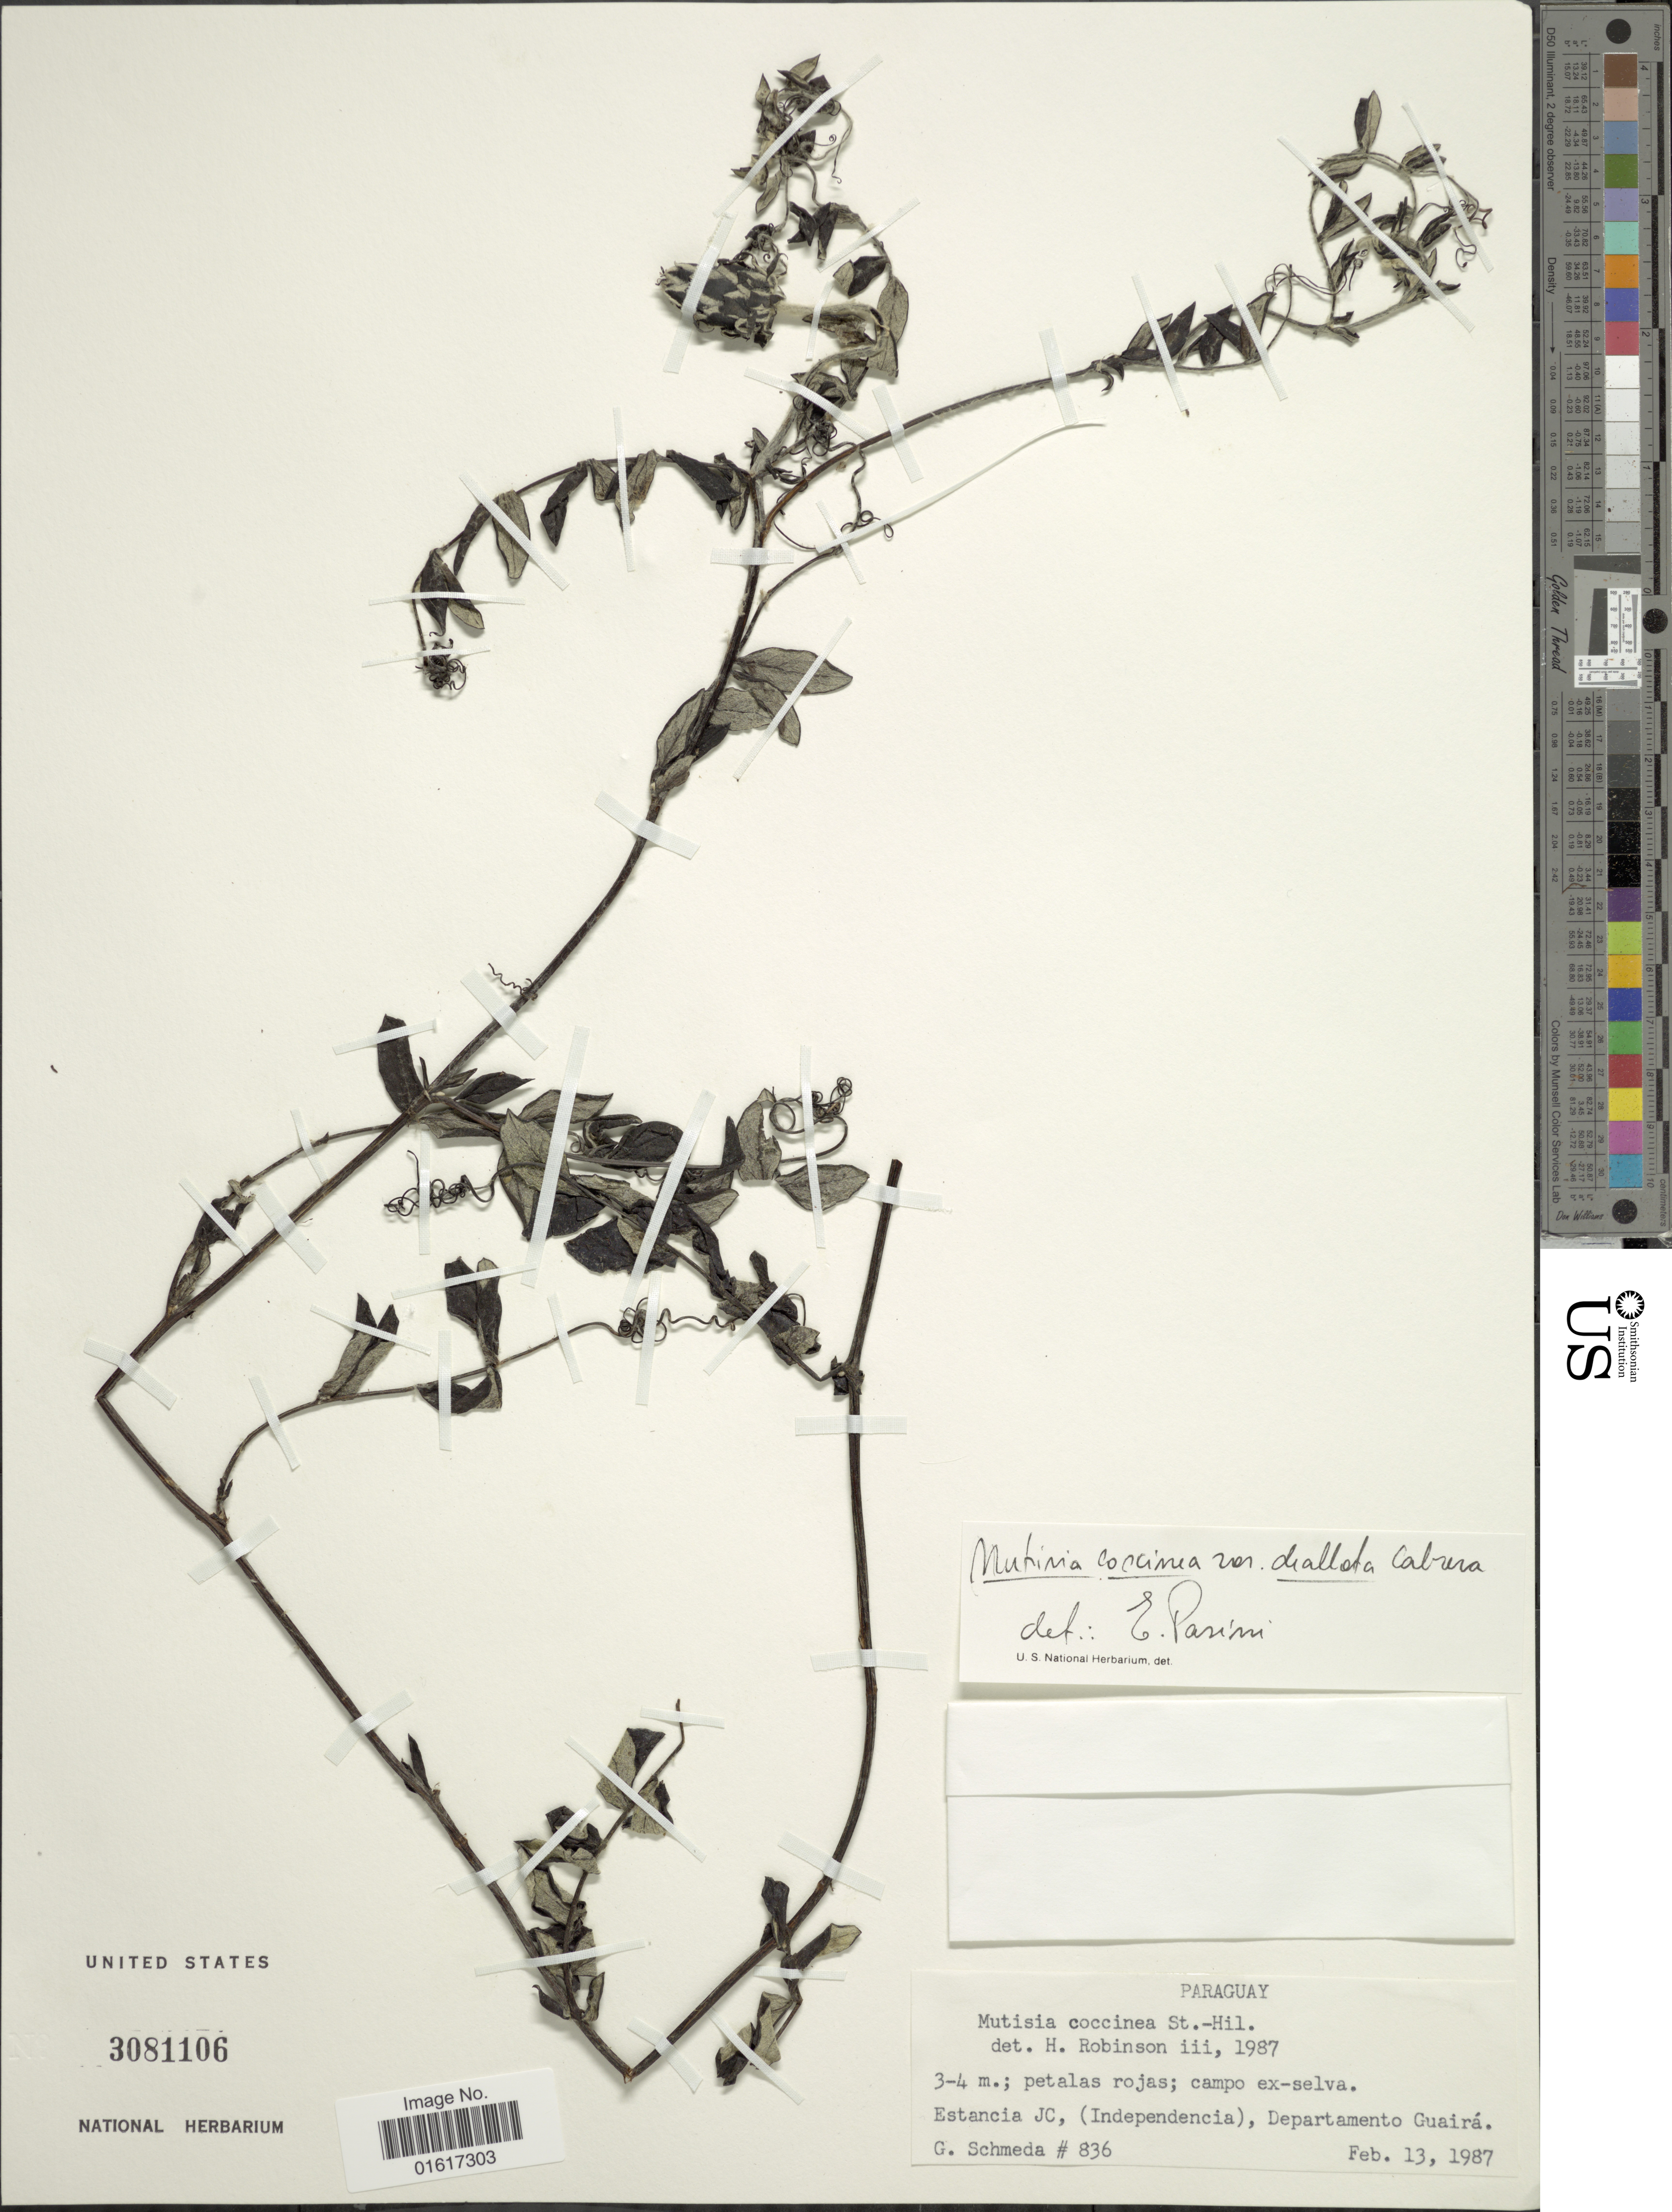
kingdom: Plantae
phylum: Tracheophyta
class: Magnoliopsida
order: Asterales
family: Asteraceae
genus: Mutisia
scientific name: Mutisia coccinea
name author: A. St.-Hil.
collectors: G. Schmeda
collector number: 836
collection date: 1987-02-13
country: Paraguay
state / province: Guaira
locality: Estancia JC, (Independencia)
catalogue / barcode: US 3081106